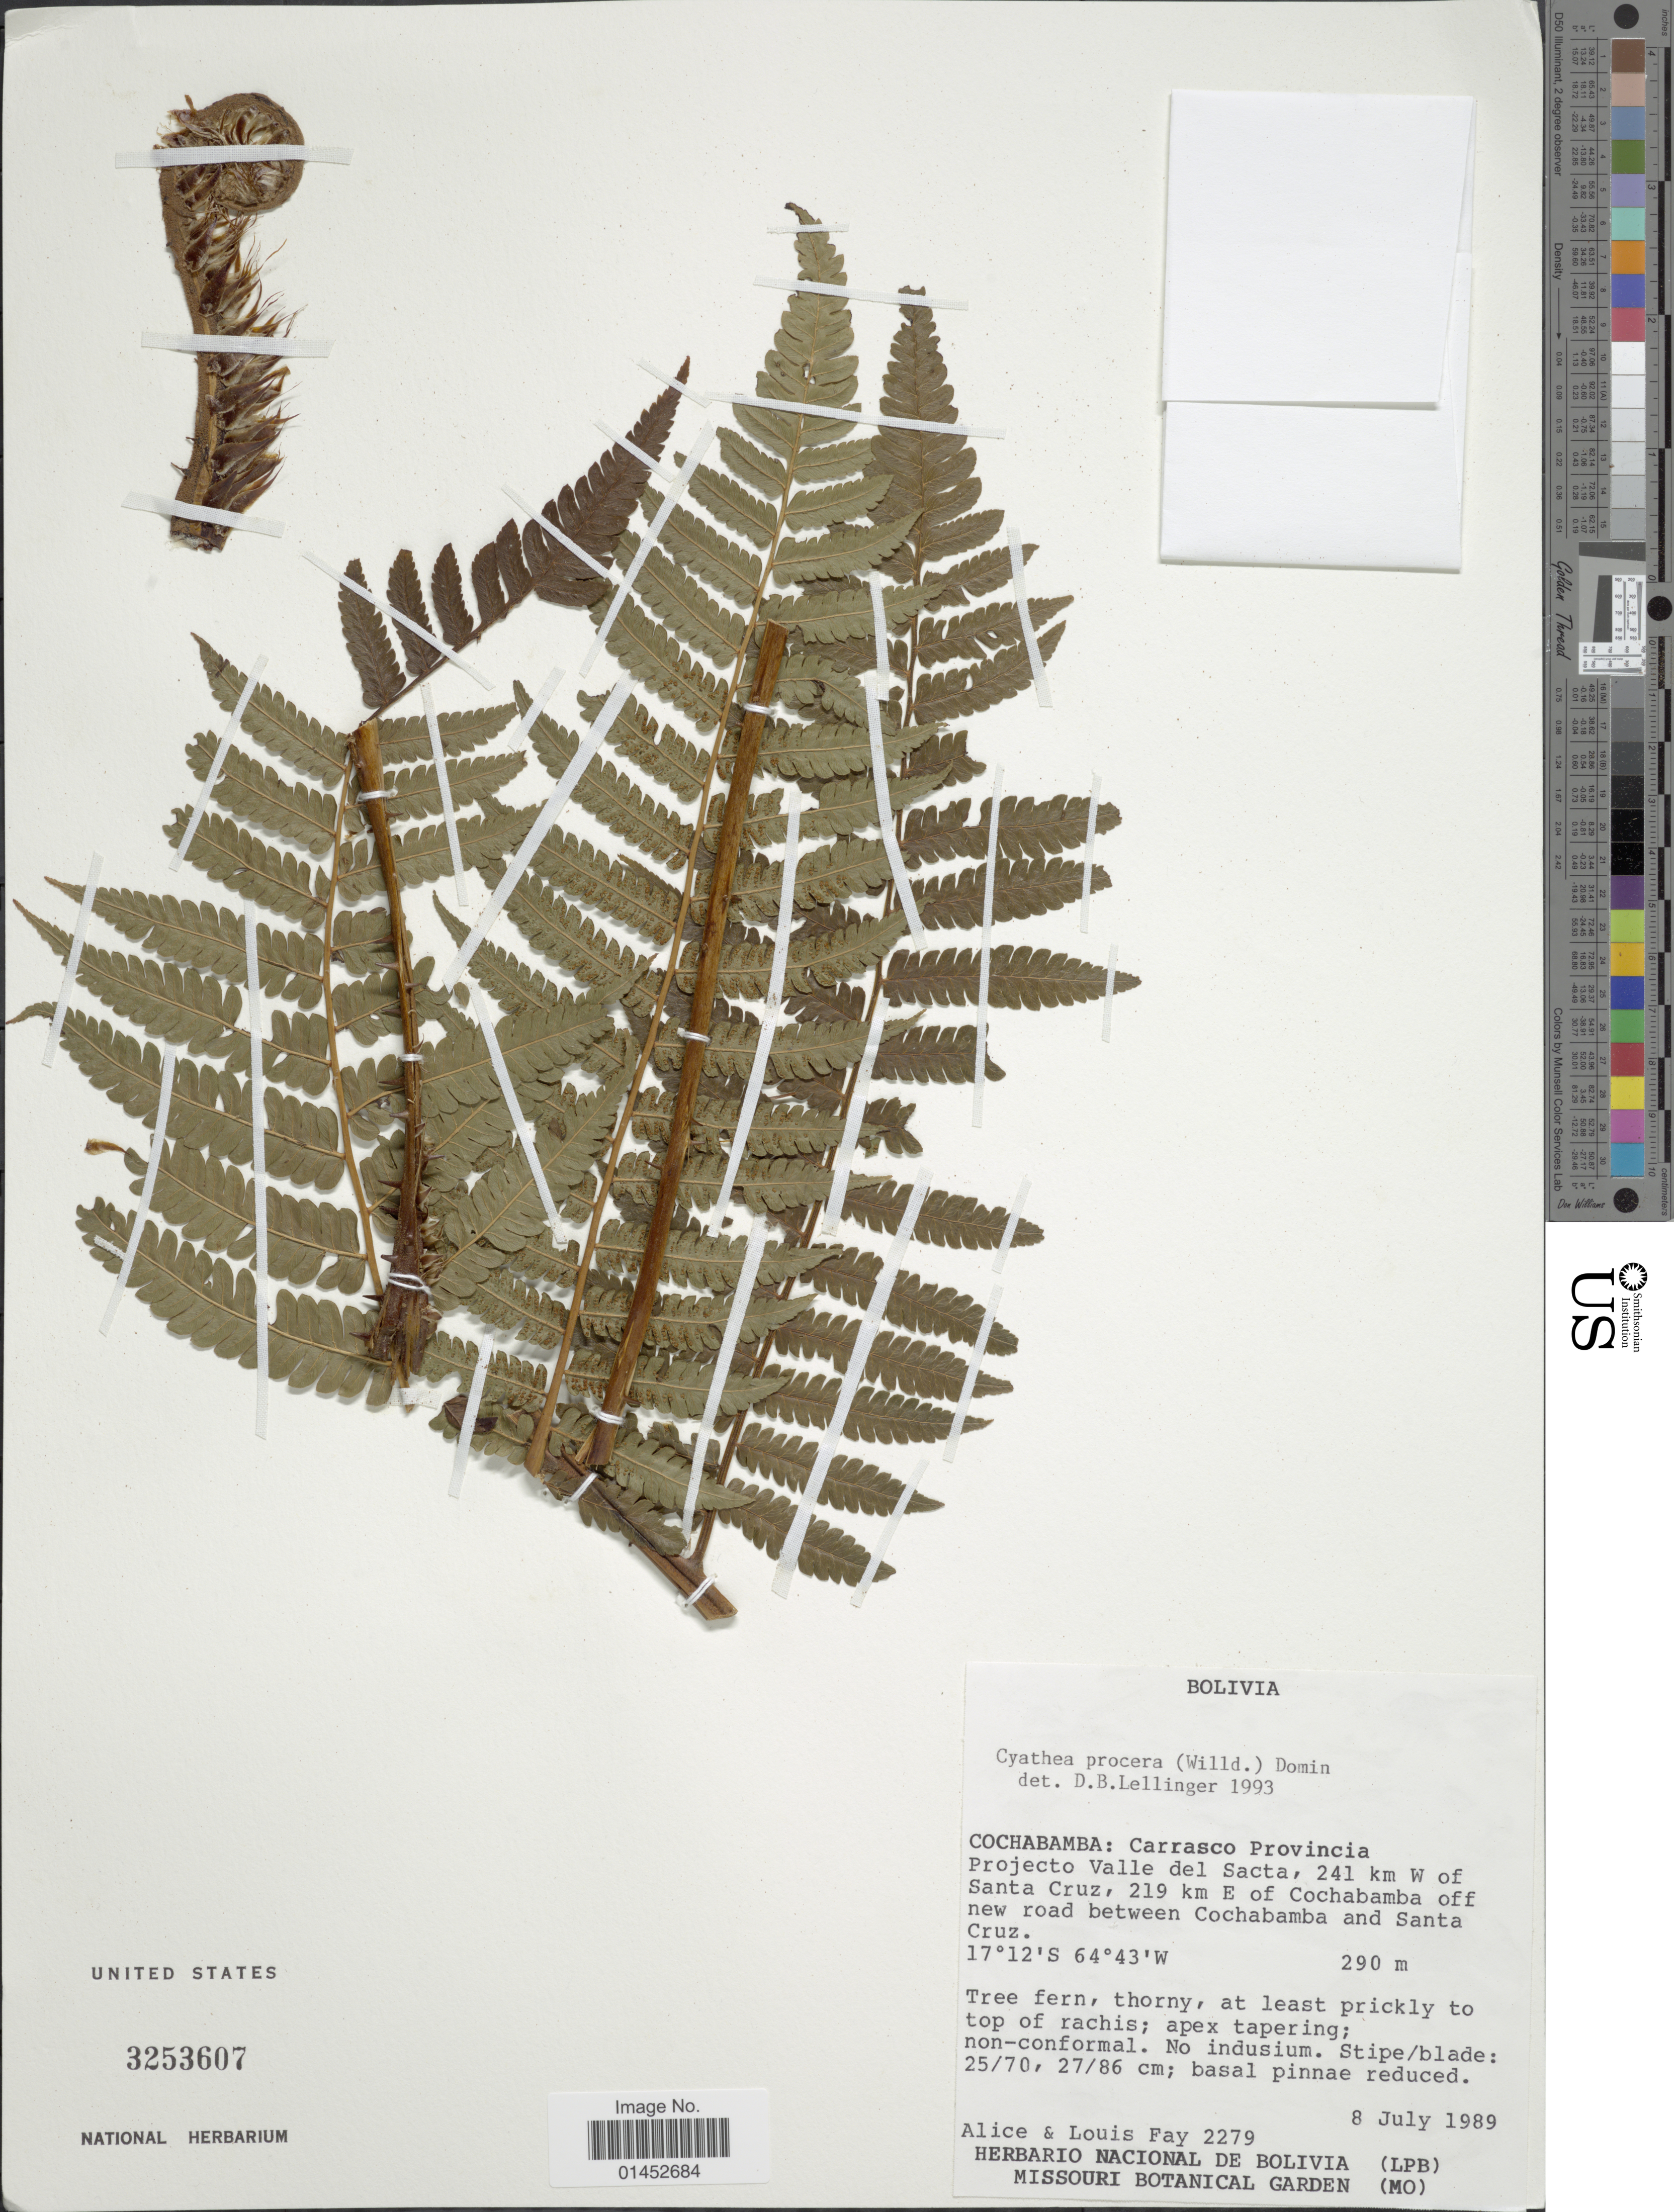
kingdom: Plantae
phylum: Tracheophyta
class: Polypodiopsida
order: Cyatheales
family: Cyatheaceae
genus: Cyathea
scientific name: Cyathea pungens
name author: (Willd.) Domin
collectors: A. Fay & L. Fay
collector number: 2279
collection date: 1989-07-08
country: Bolivia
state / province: Cochabamba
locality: Carrasco Provincia Projecto Valle del Sacta, 241 km W of Santa Cruz, 219 km E of Cochambamba off new road between Cochabamba and Santa Cruz.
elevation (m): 290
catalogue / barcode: US 3253607